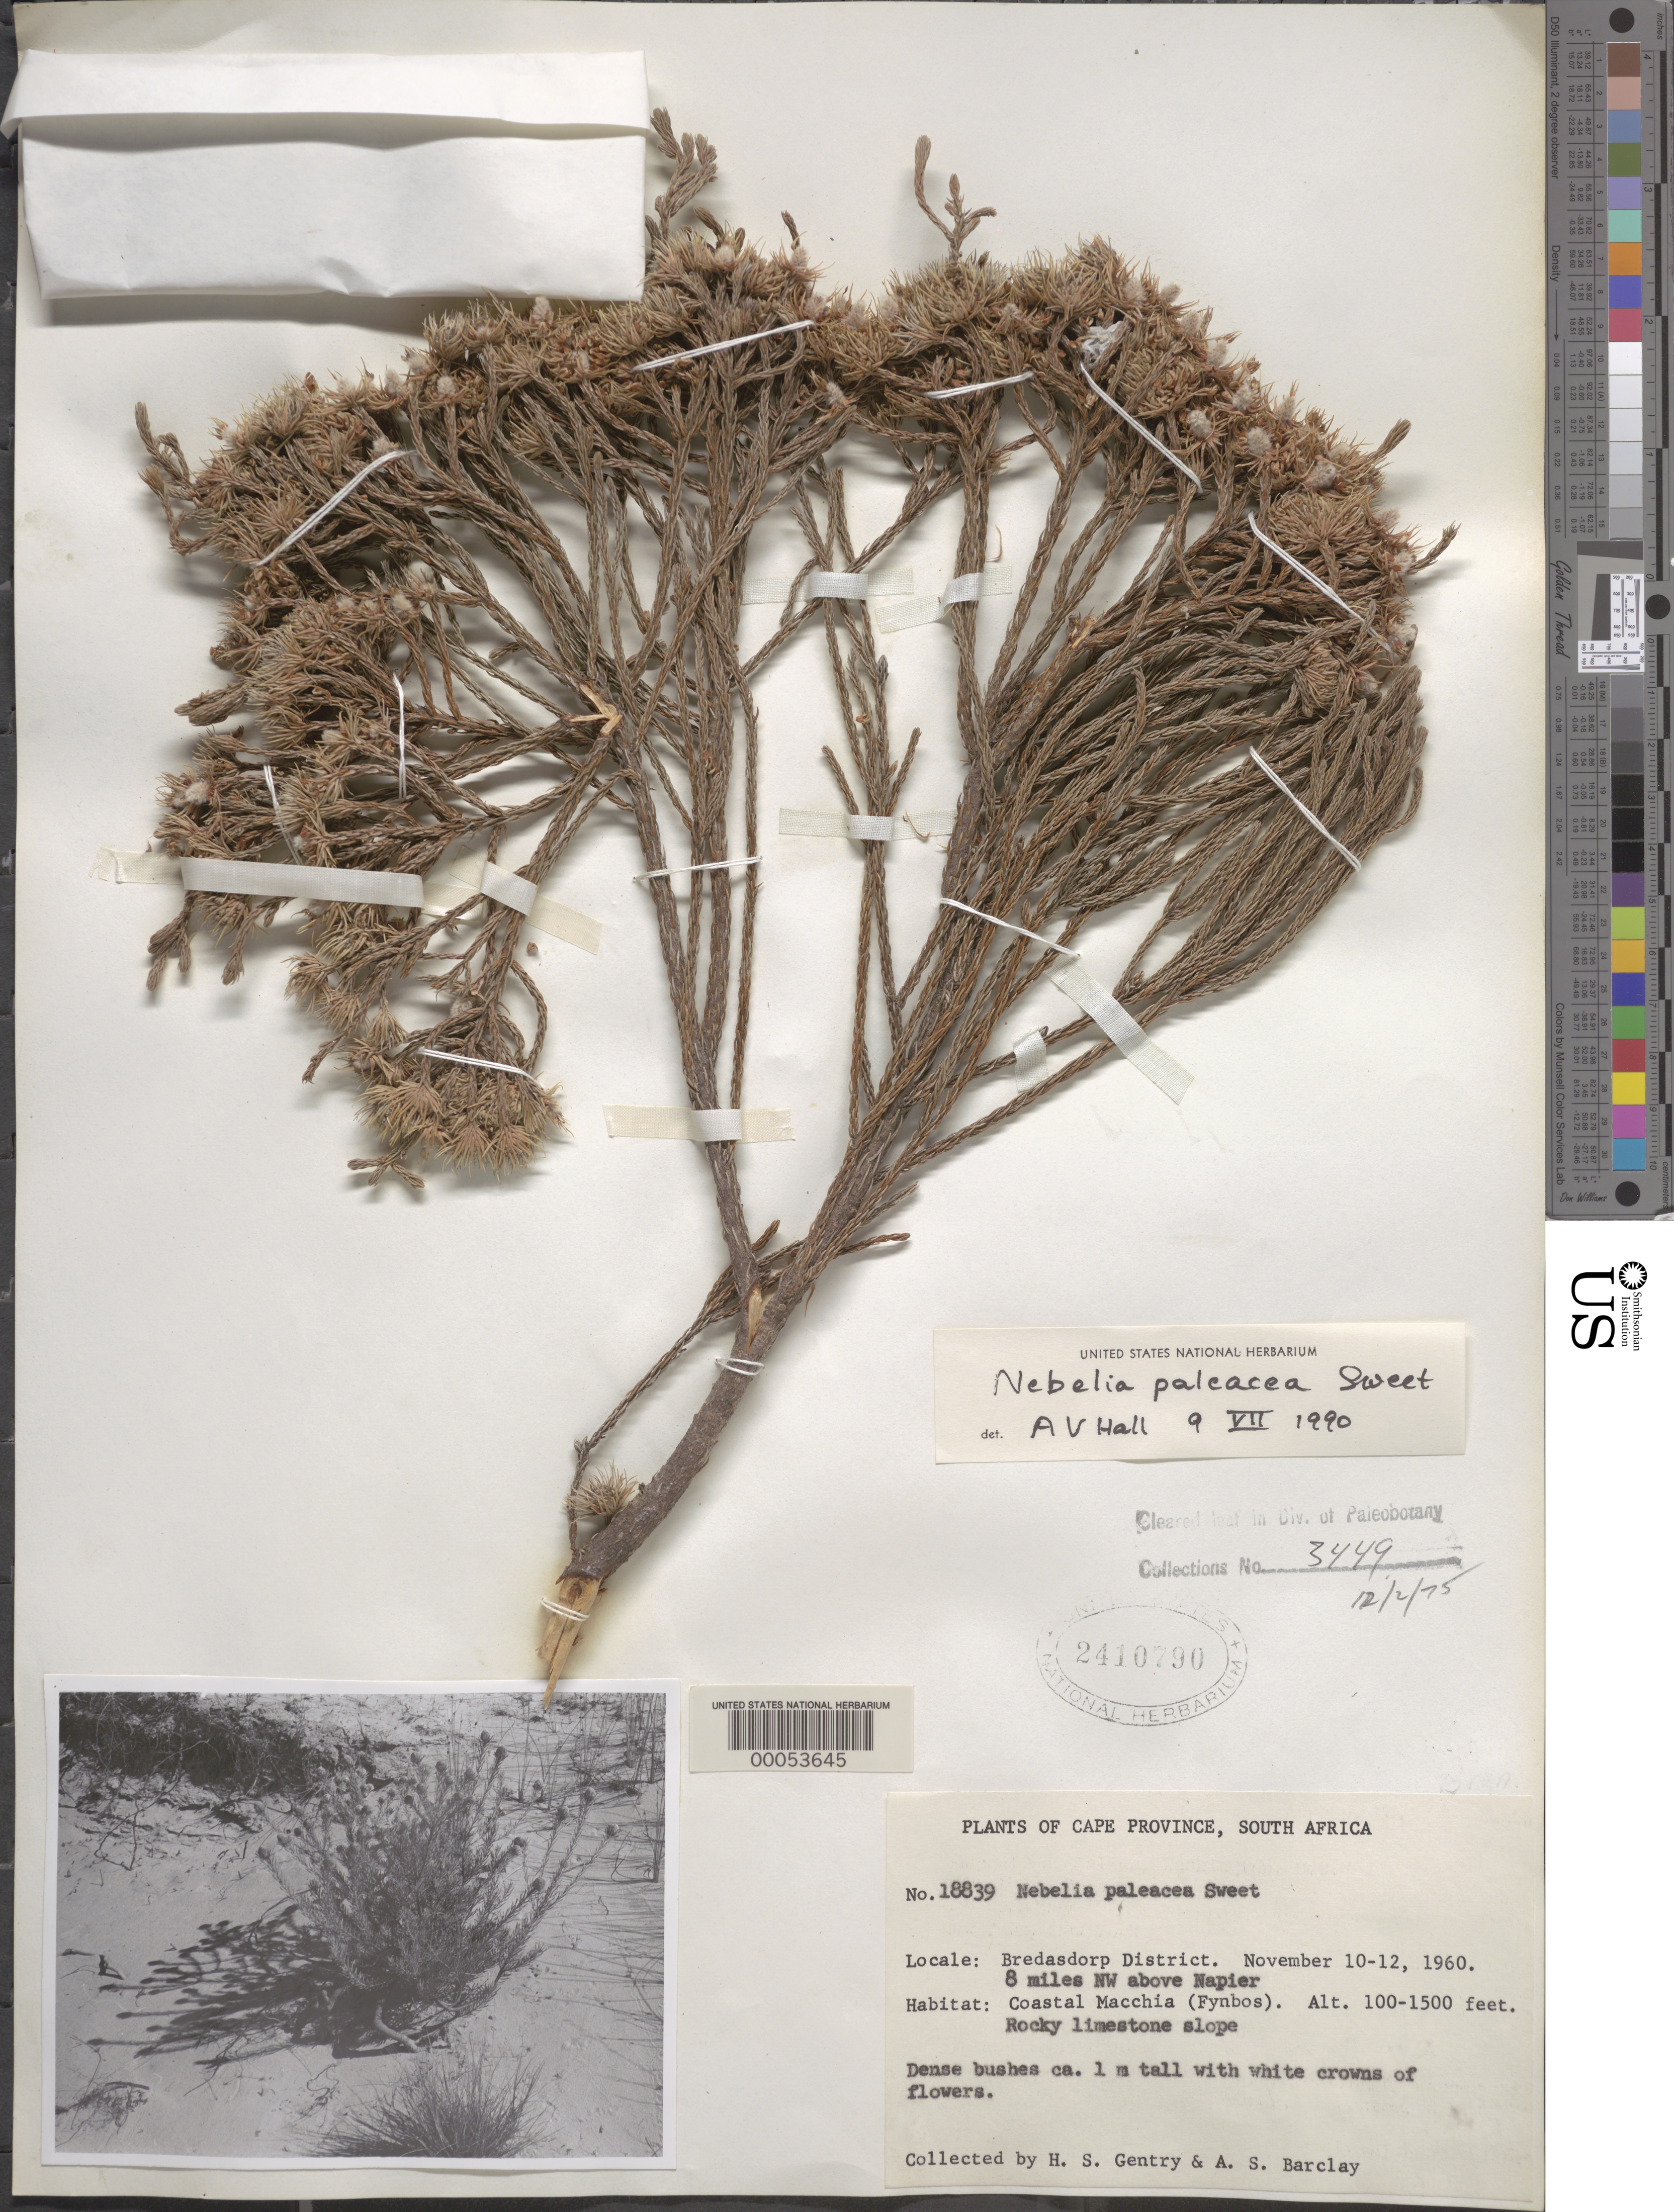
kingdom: Plantae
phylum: Tracheophyta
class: Magnoliopsida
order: Bruniales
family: Bruniaceae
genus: Brunia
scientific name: Brunia paleacea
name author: P.J. Bergius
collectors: H. S. Gentry & A. S. Barclay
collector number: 18839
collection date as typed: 10 Nov 1960 to 12 Nov 1960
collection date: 1960-11-10/1960-11-12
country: South Africa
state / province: Western Cape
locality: Bredasdorp district, 8 miles nw above napier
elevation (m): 30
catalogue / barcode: US 2410790